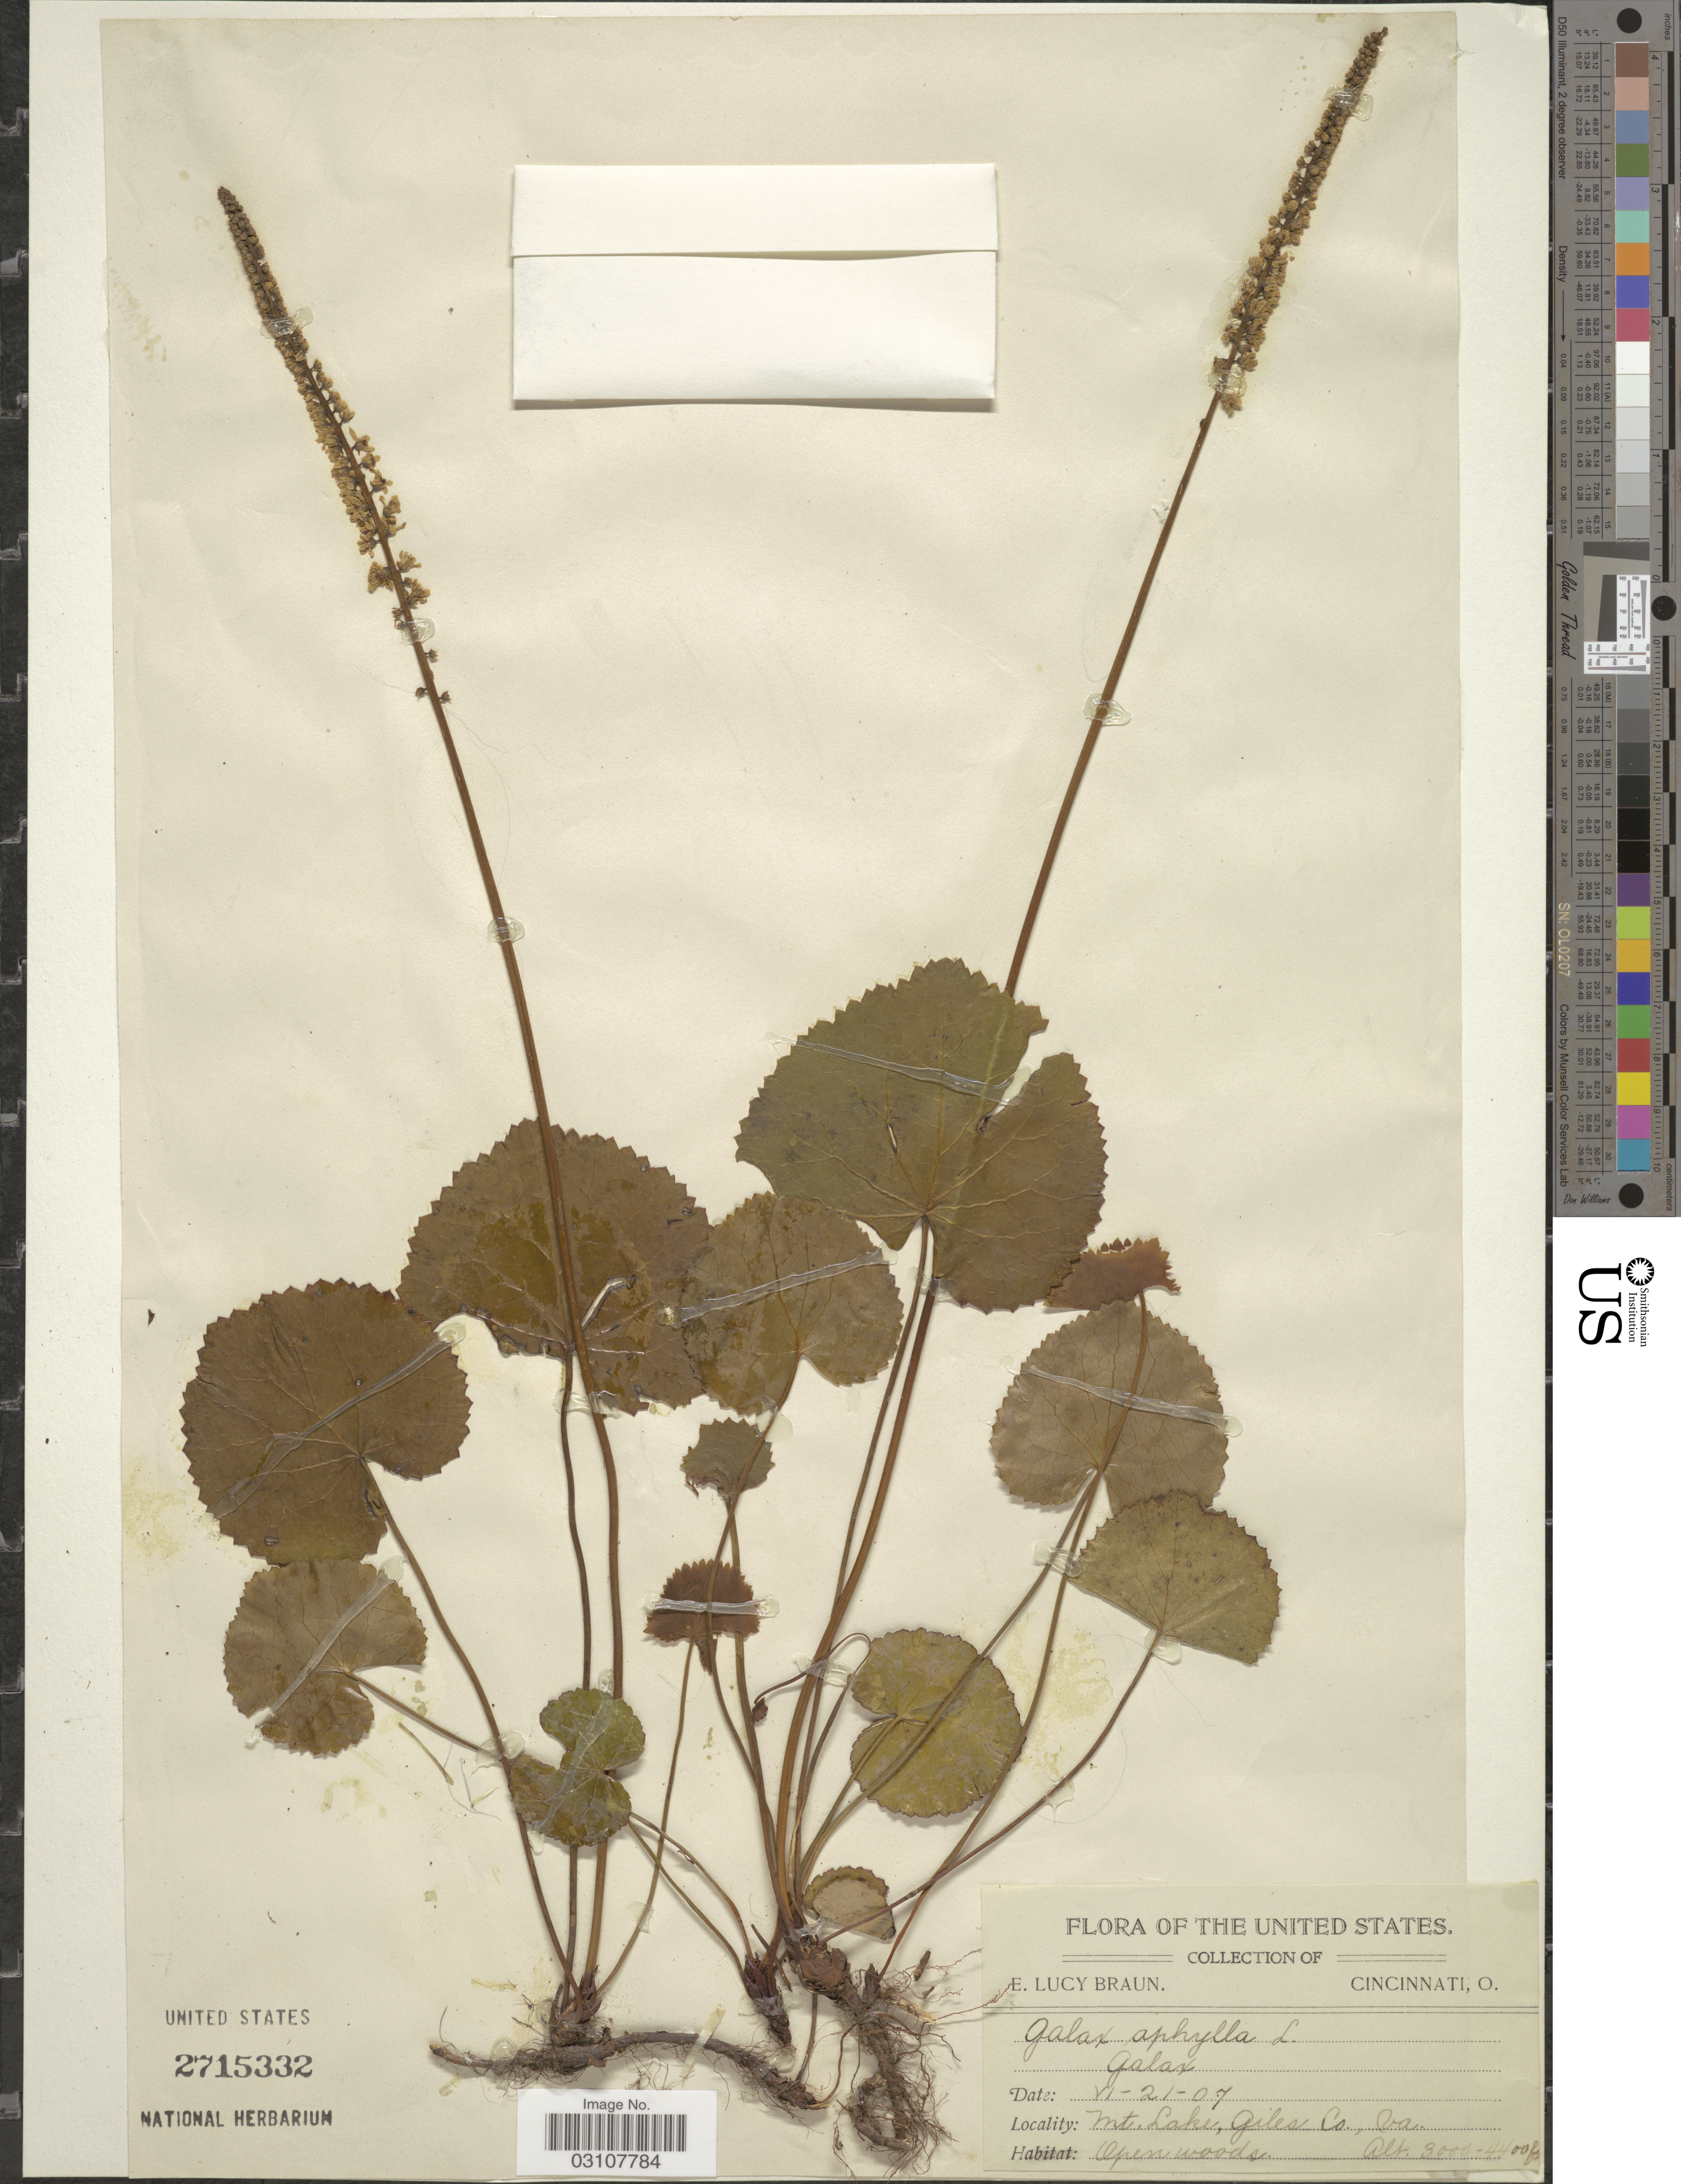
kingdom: Plantae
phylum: Tracheophyta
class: Magnoliopsida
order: Ericales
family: Diapensiaceae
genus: Galax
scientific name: Galax urceolata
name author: (Poir.) Brummitt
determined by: Gaynor, Michelle L., (FLAS), University of Florida (UNITED STATES)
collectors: E. L. Braun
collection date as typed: Transcribed d/m/y: 21/6/7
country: United States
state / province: Virginia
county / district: Giles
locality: Mt. Lake, Giles Co.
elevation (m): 914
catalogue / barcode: US 2715332